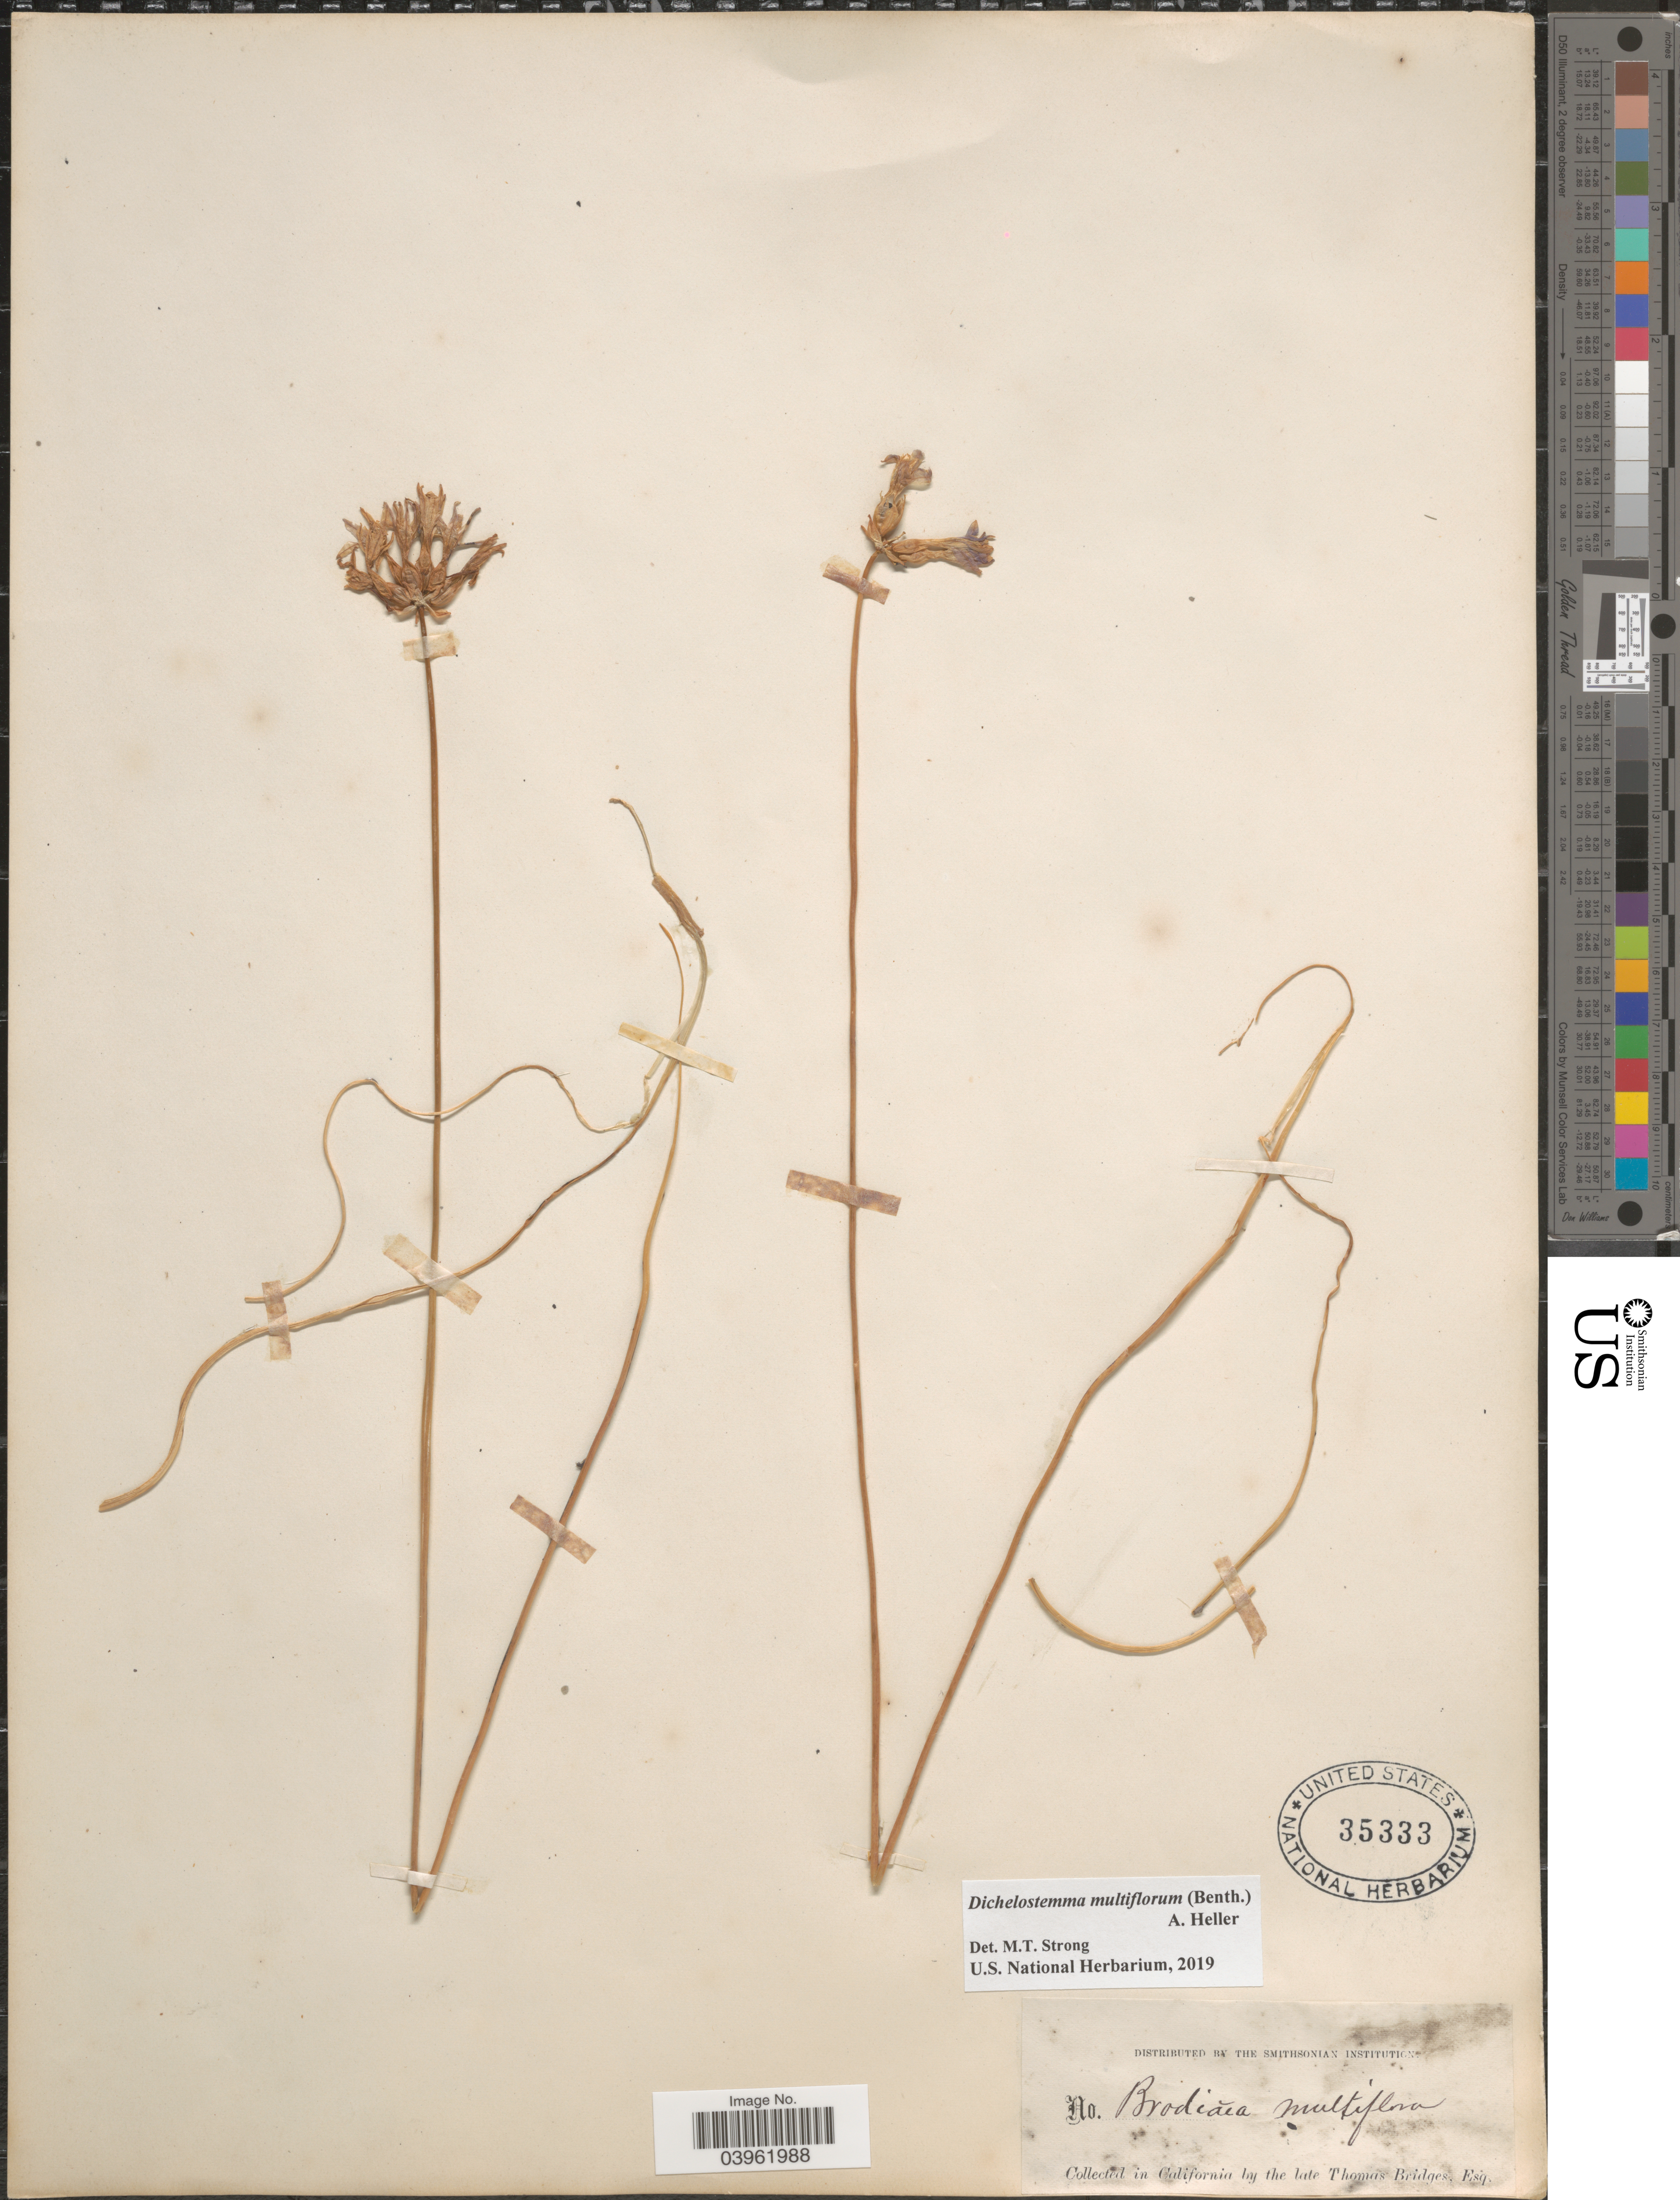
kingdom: Plantae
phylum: Tracheophyta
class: Liliopsida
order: Asparagales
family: Asparagaceae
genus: Dichelostemma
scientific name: Dichelostemma multiflorum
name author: (Benth.) A. Heller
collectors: T. Bridges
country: United States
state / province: California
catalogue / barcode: US 35333